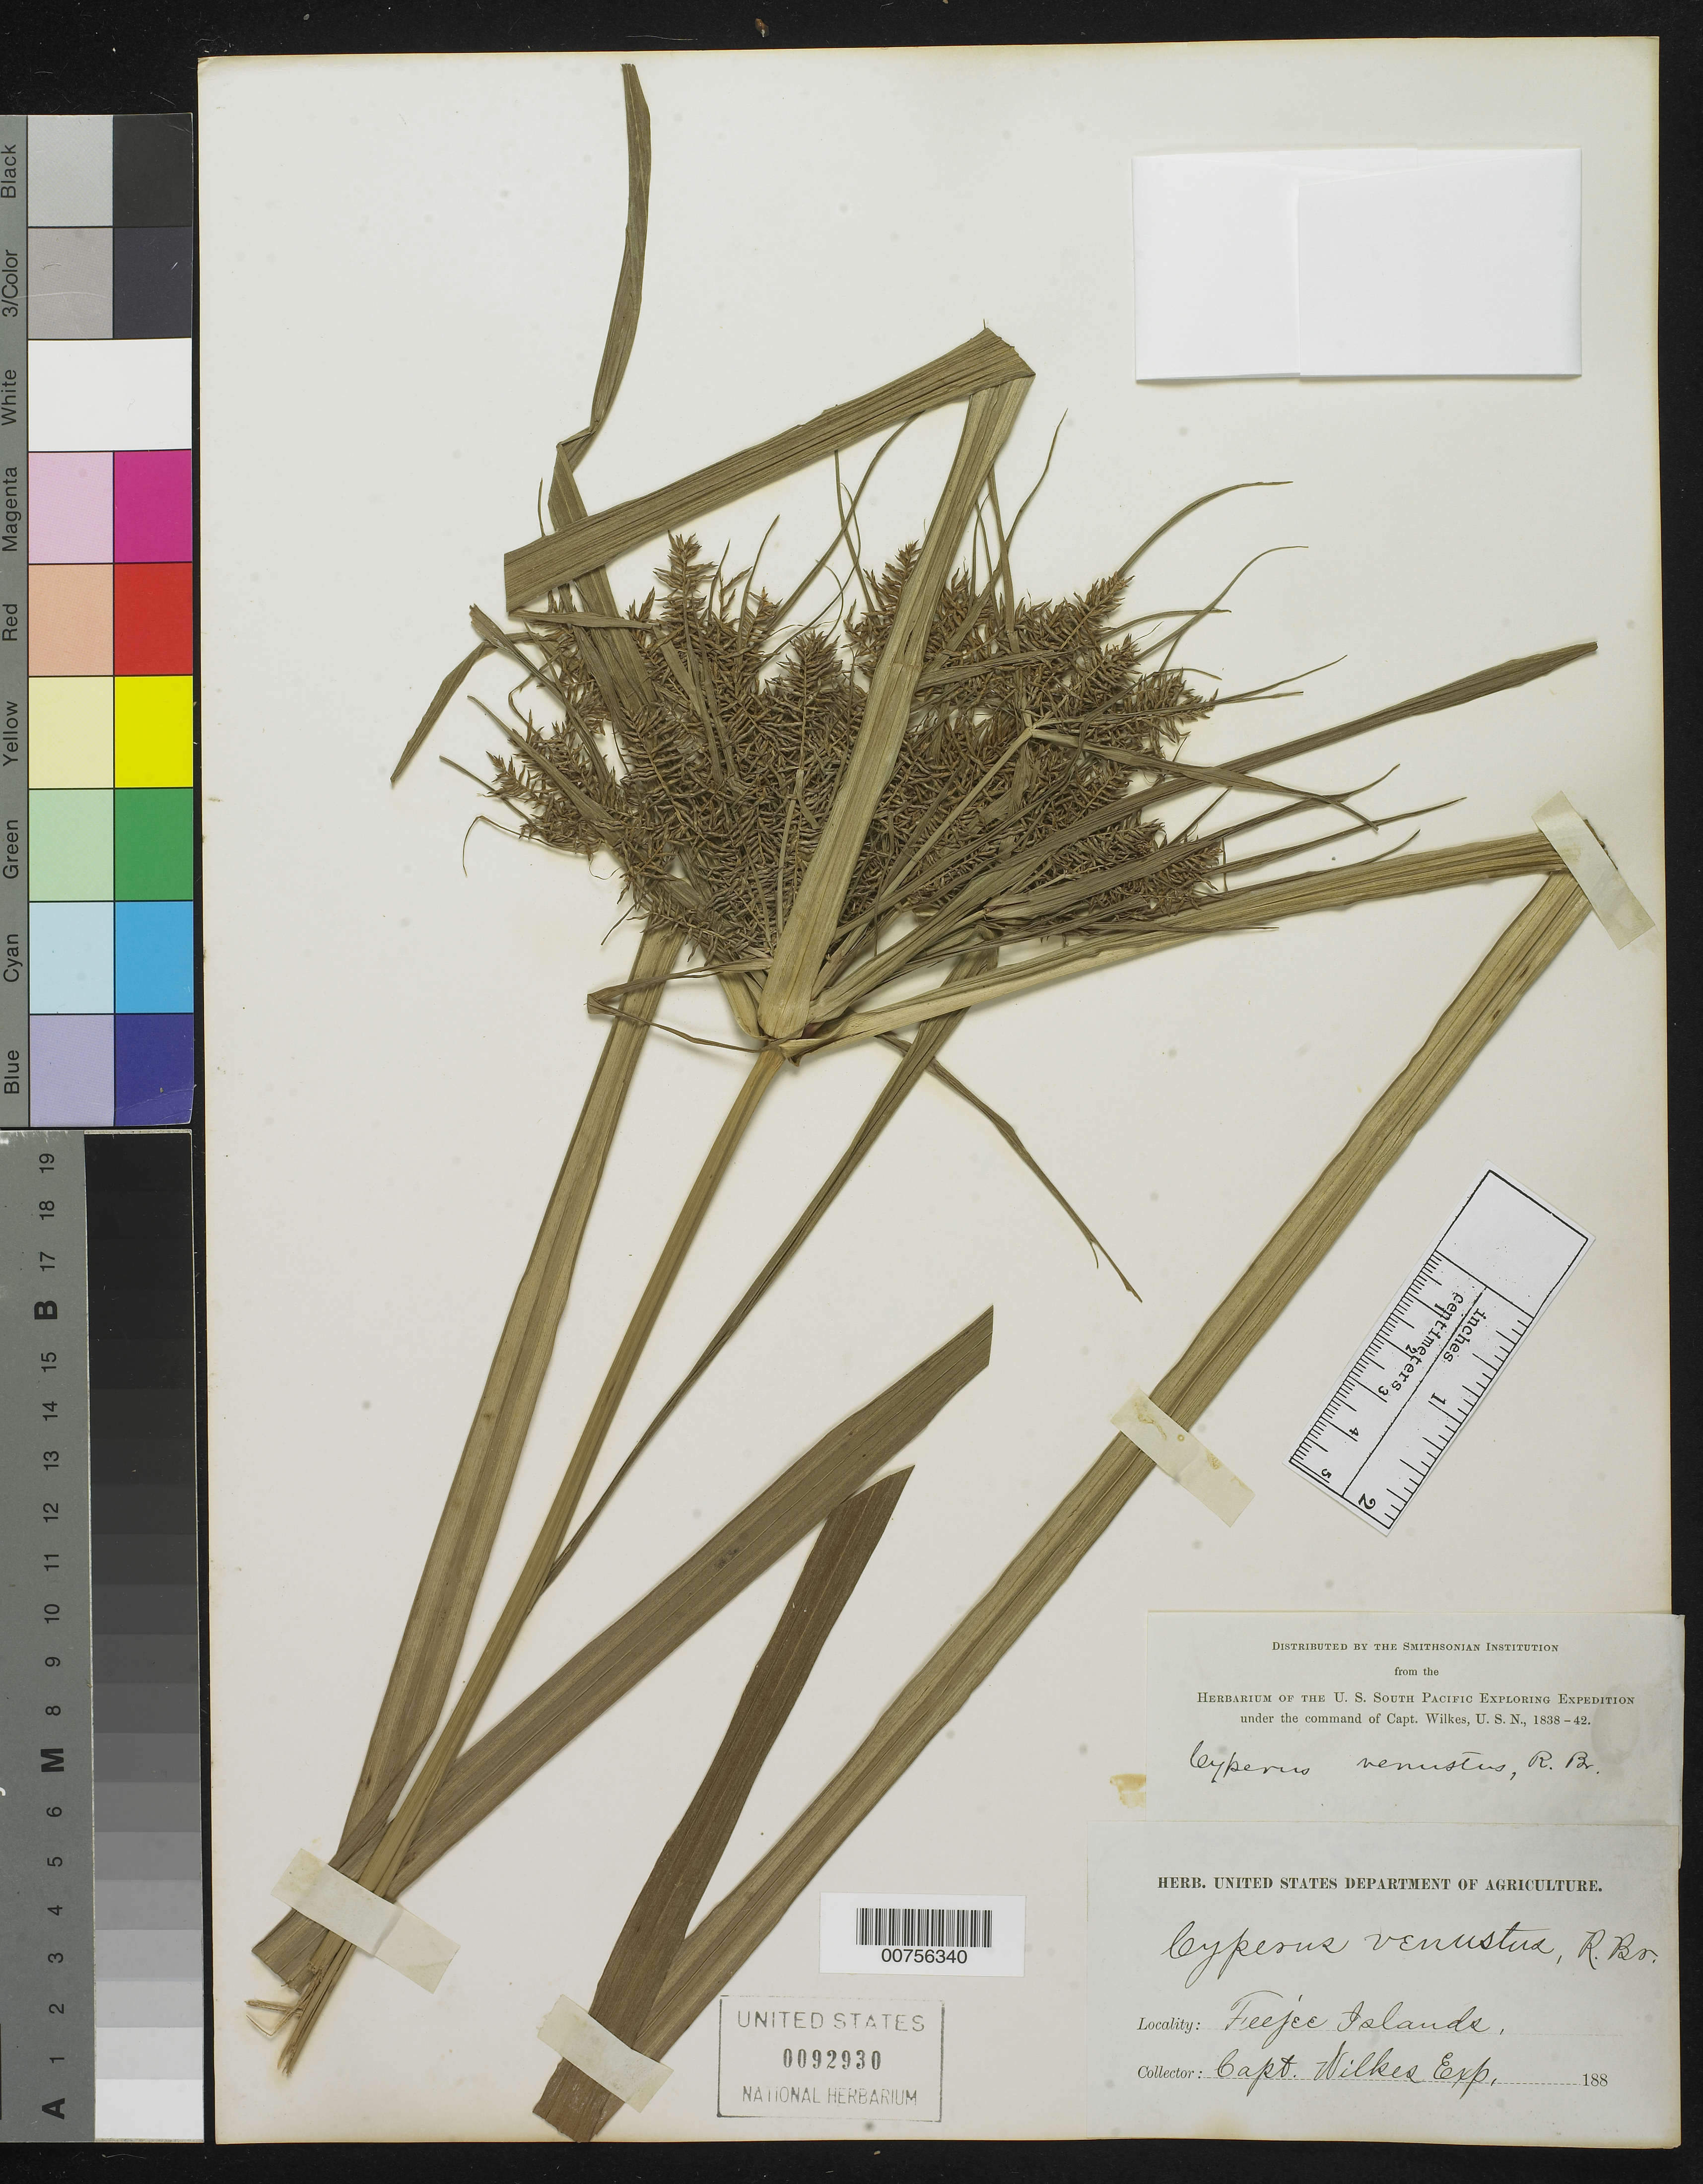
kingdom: Plantae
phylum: Tracheophyta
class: Liliopsida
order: Poales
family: Cyperaceae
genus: Cyperus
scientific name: Cyperus odoratus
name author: L.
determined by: Strong, Mark T., (BOT), Smithsonian Institution - National Museum of Natural History (UNITED STATES)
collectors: Wilkes Explor. Exped.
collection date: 1838/1842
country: Fiji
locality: Feejee Islands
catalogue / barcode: US 92930